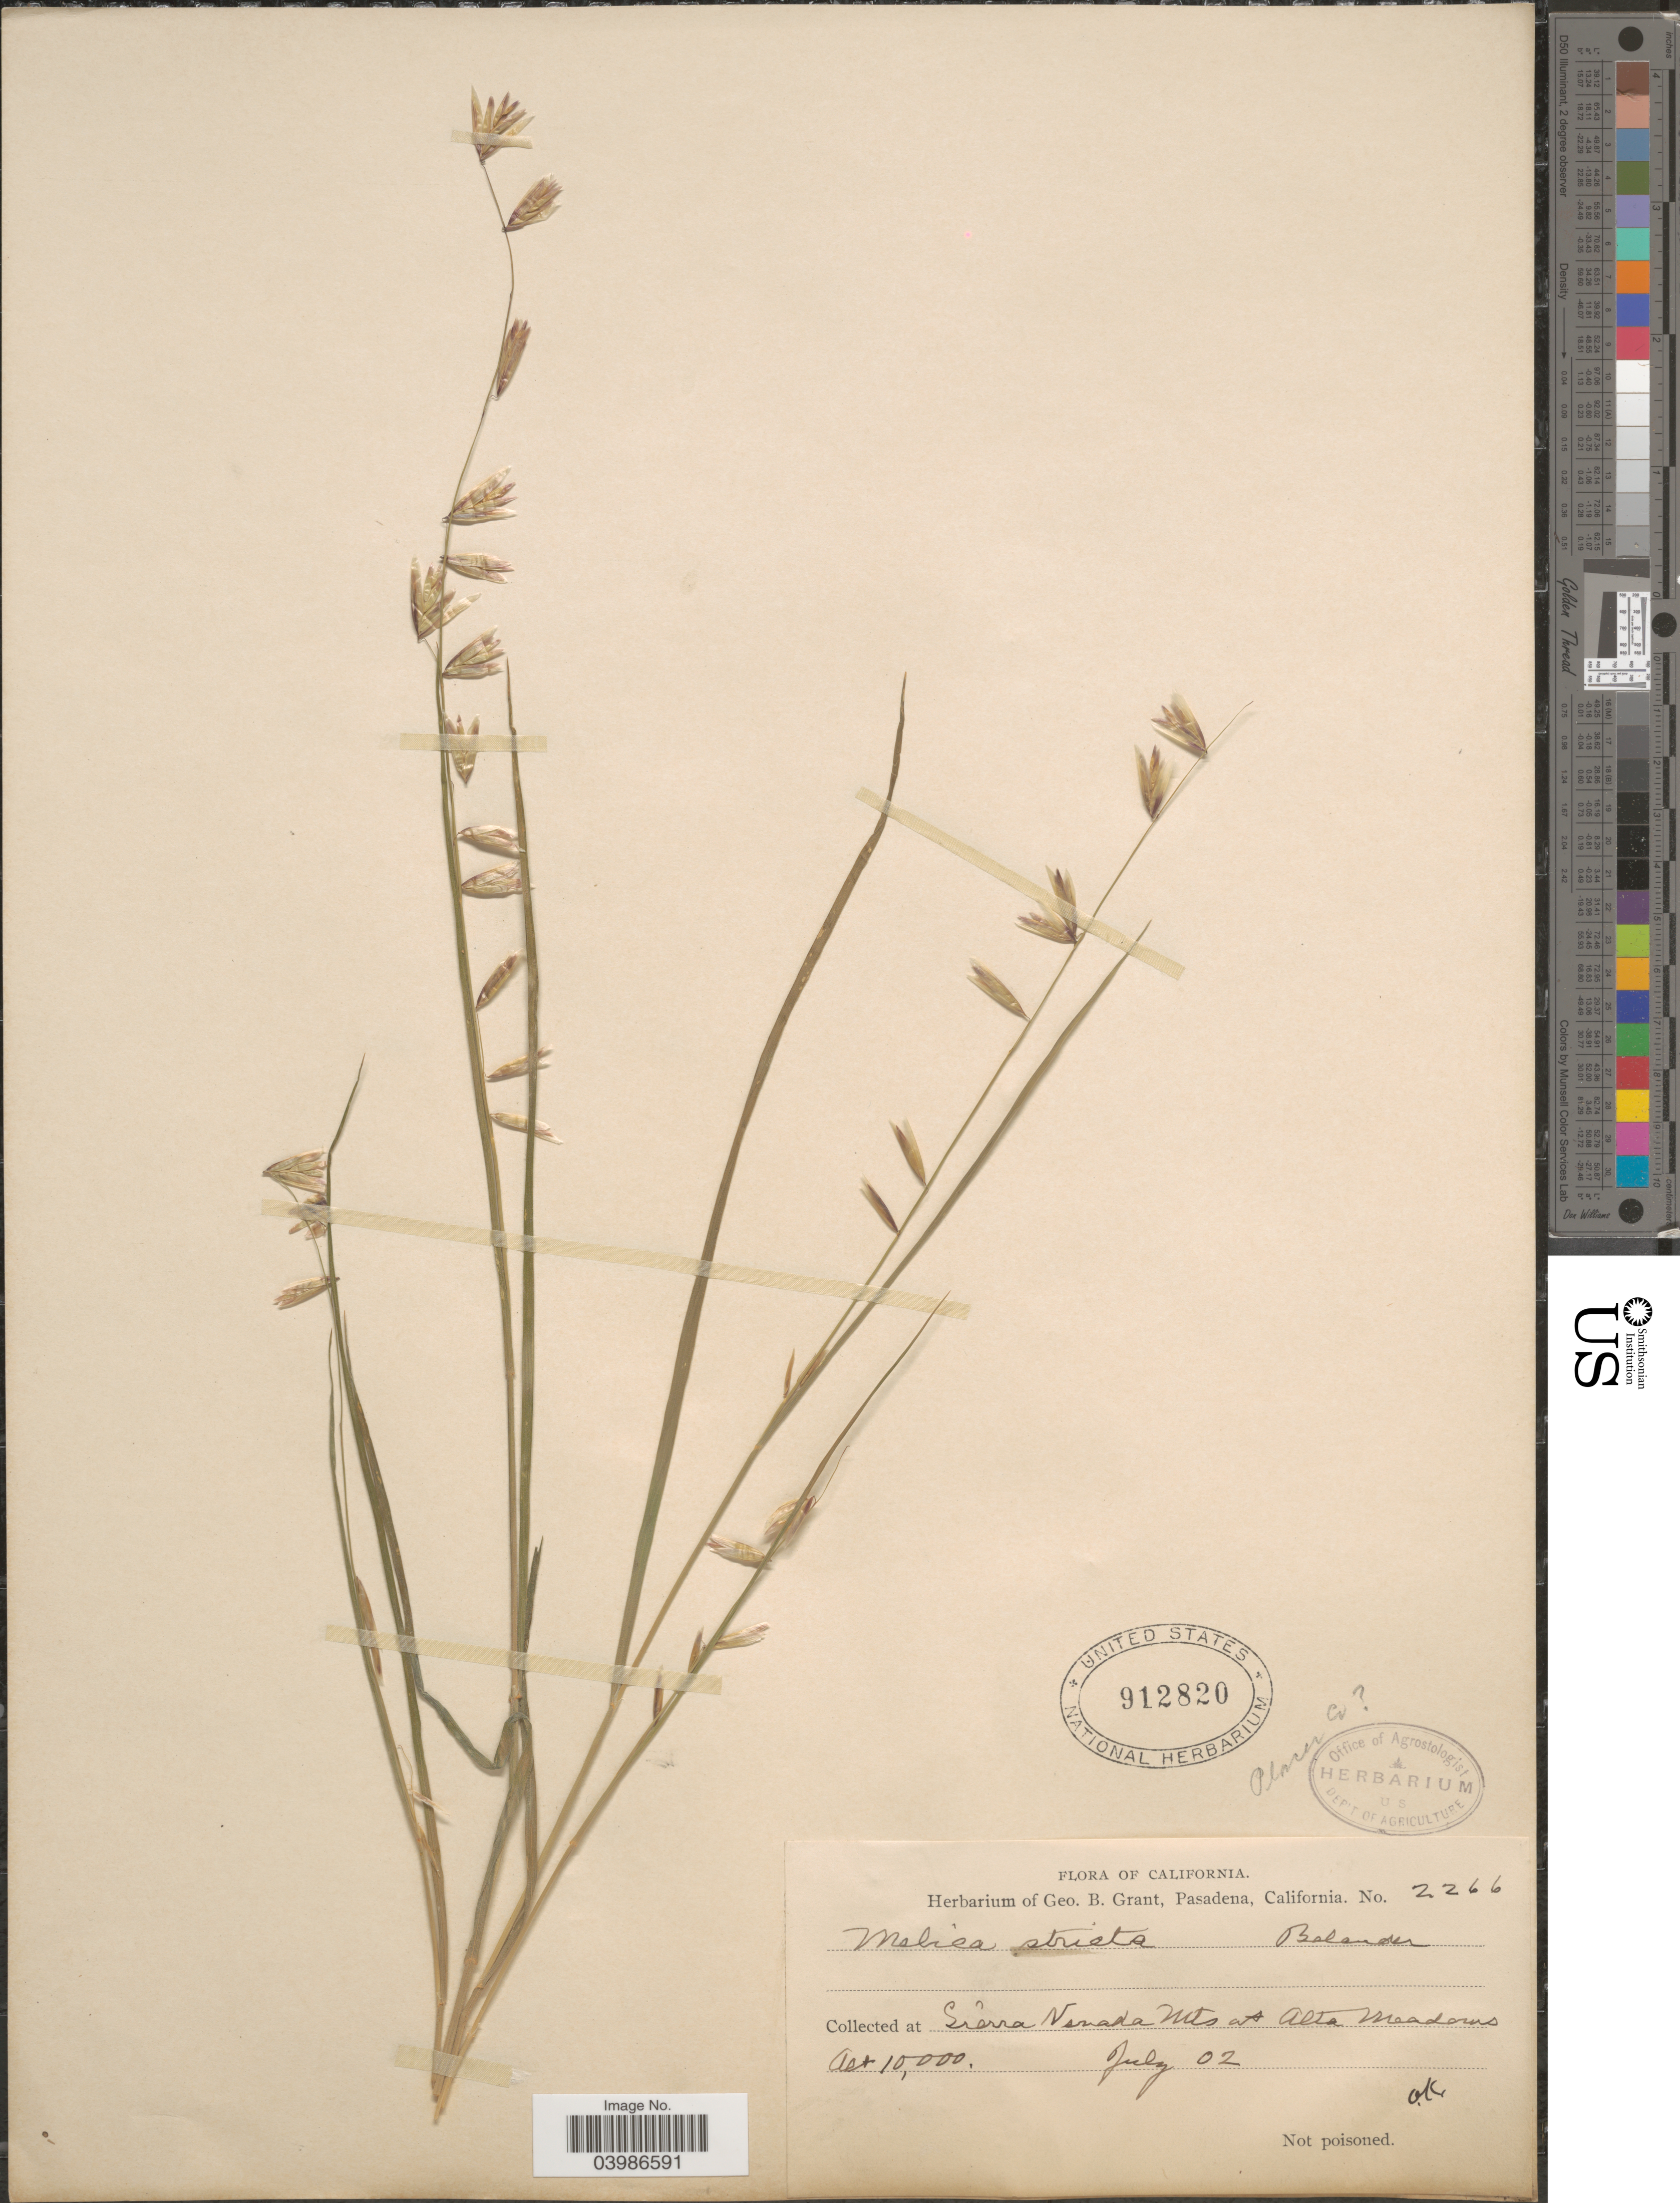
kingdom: Plantae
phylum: Tracheophyta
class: Liliopsida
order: Poales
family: Poaceae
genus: Melica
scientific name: Melica stricta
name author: Bol.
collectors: ex herb. Geo. B. Grant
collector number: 2266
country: United States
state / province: California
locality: Sierra Nevada Mts at Alta Meadows.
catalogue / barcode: US 912820